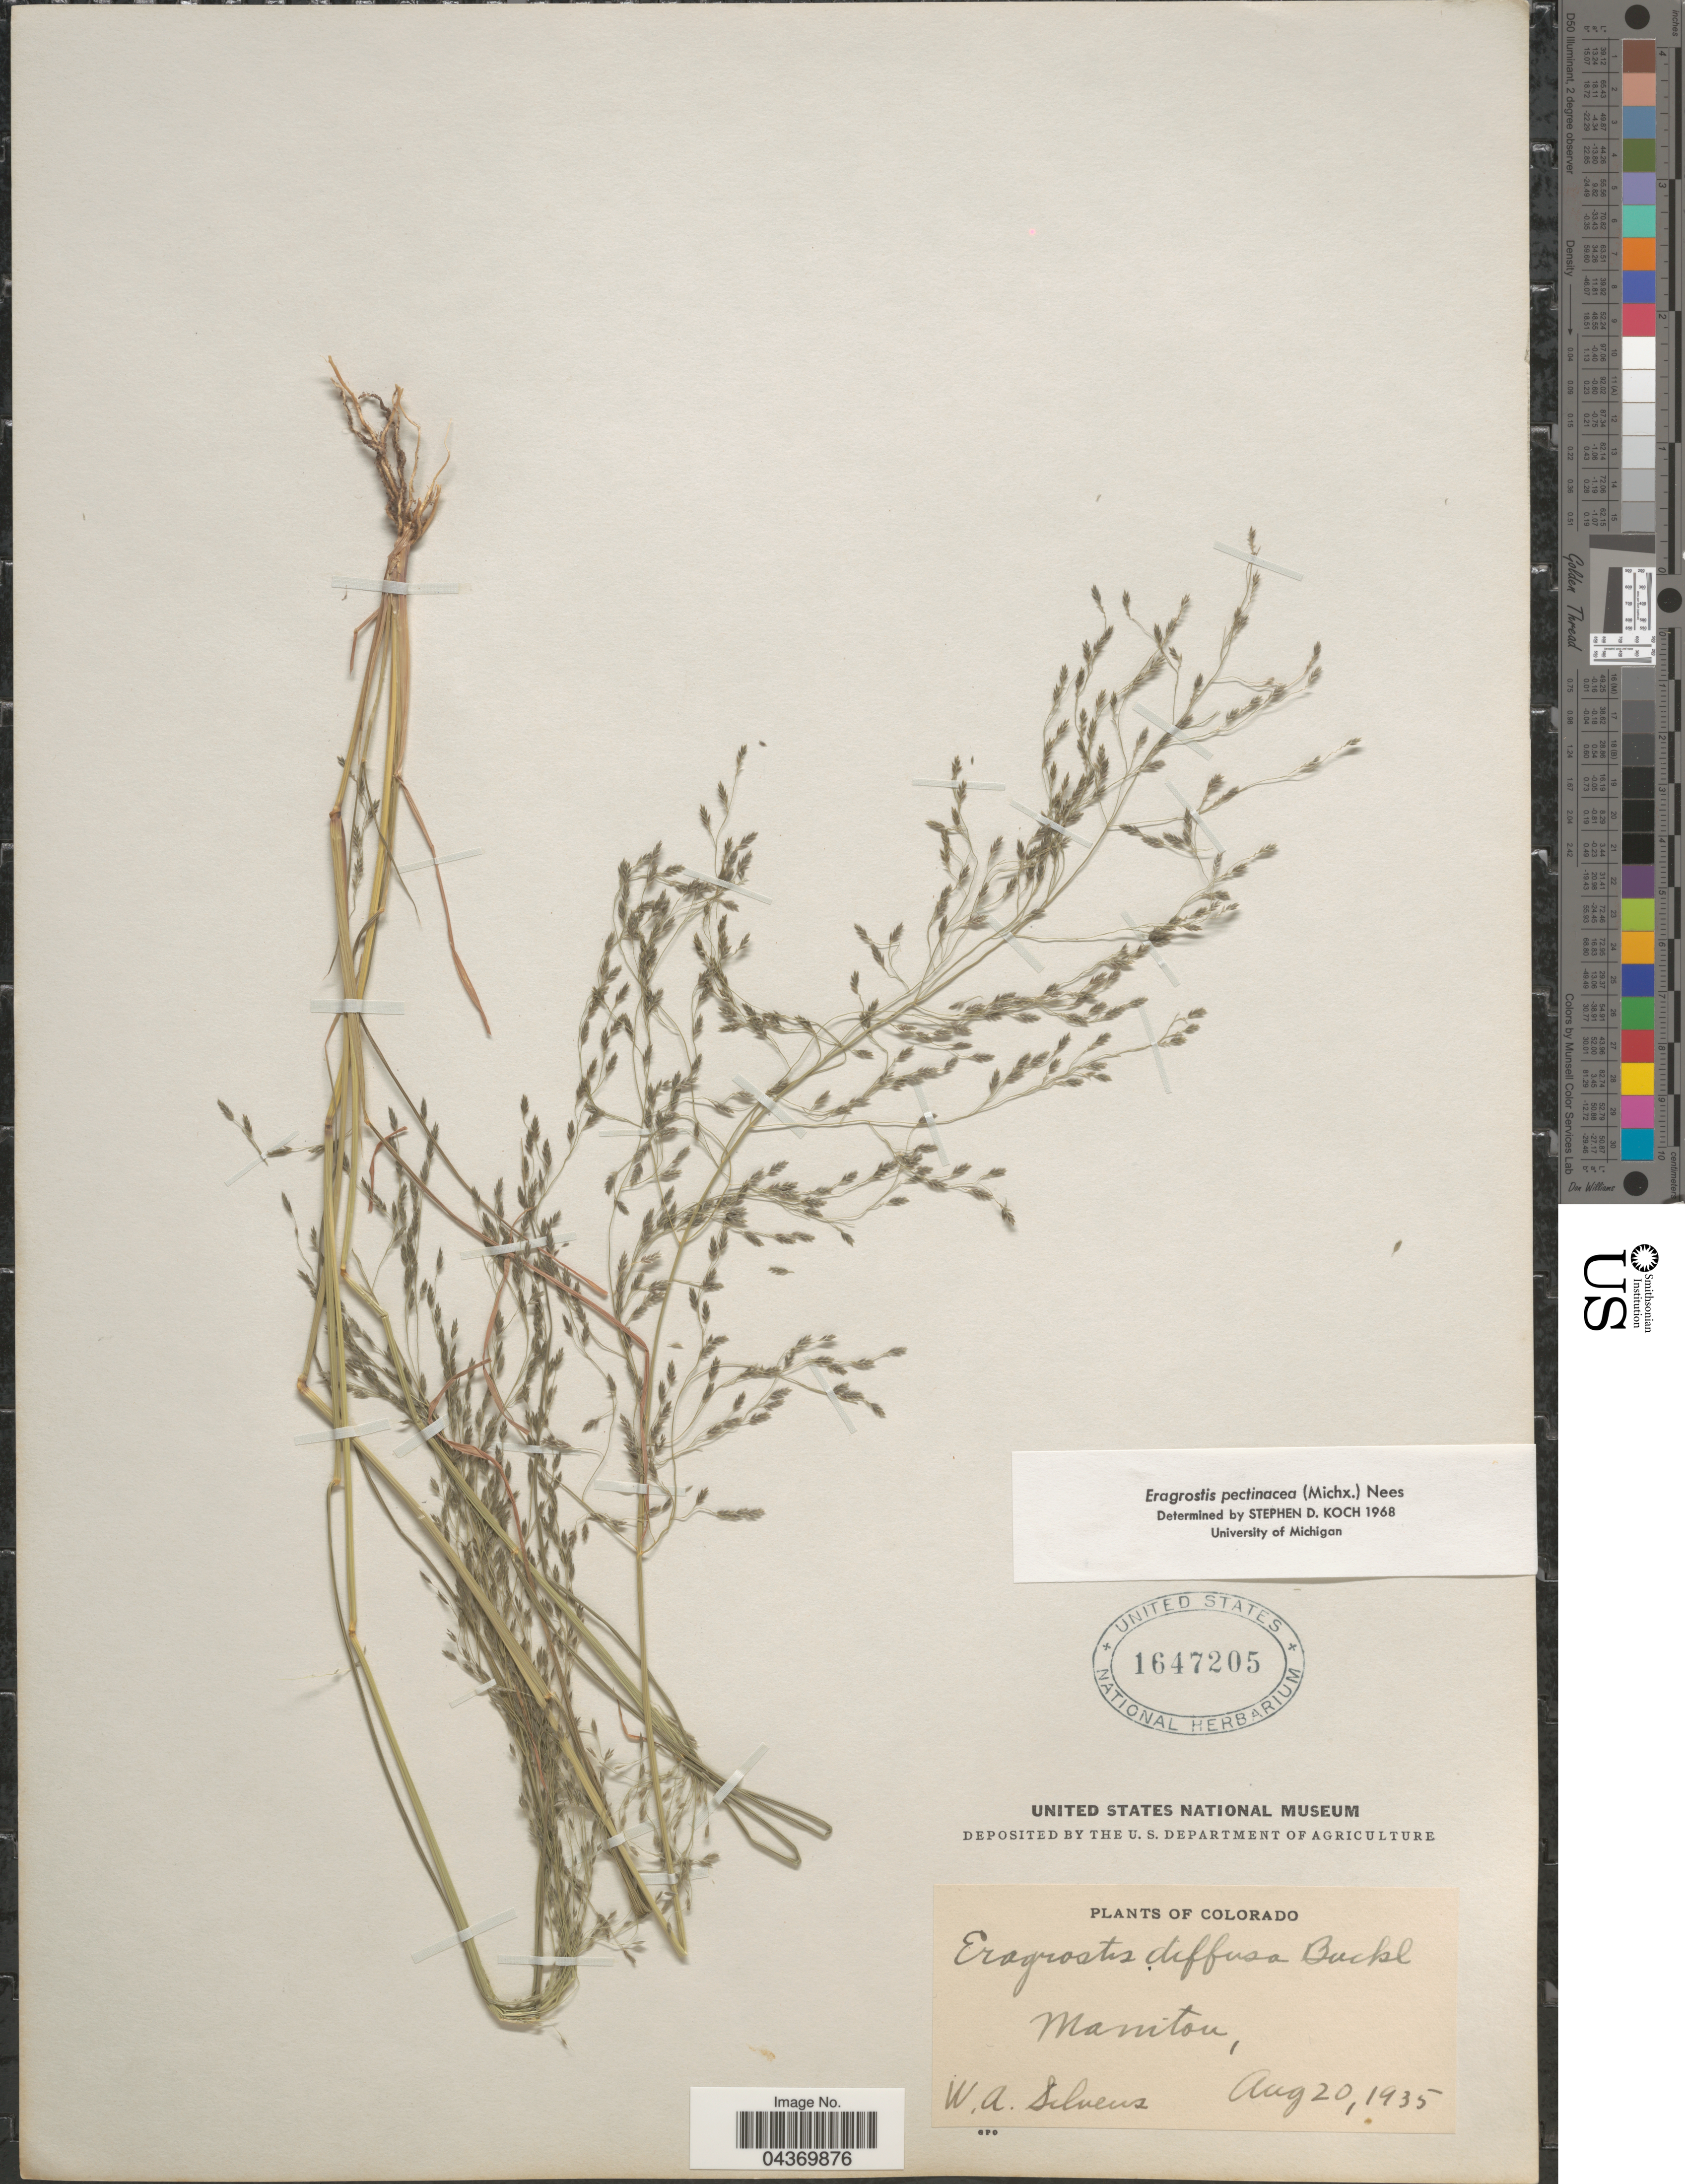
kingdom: Plantae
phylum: Tracheophyta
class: Liliopsida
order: Poales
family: Poaceae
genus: Eragrostis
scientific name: Eragrostis pectinacea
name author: (Michx.) Nees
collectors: W. Silveus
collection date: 1935-08-20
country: United States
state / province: Colorado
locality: Manitou.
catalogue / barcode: US 1647205